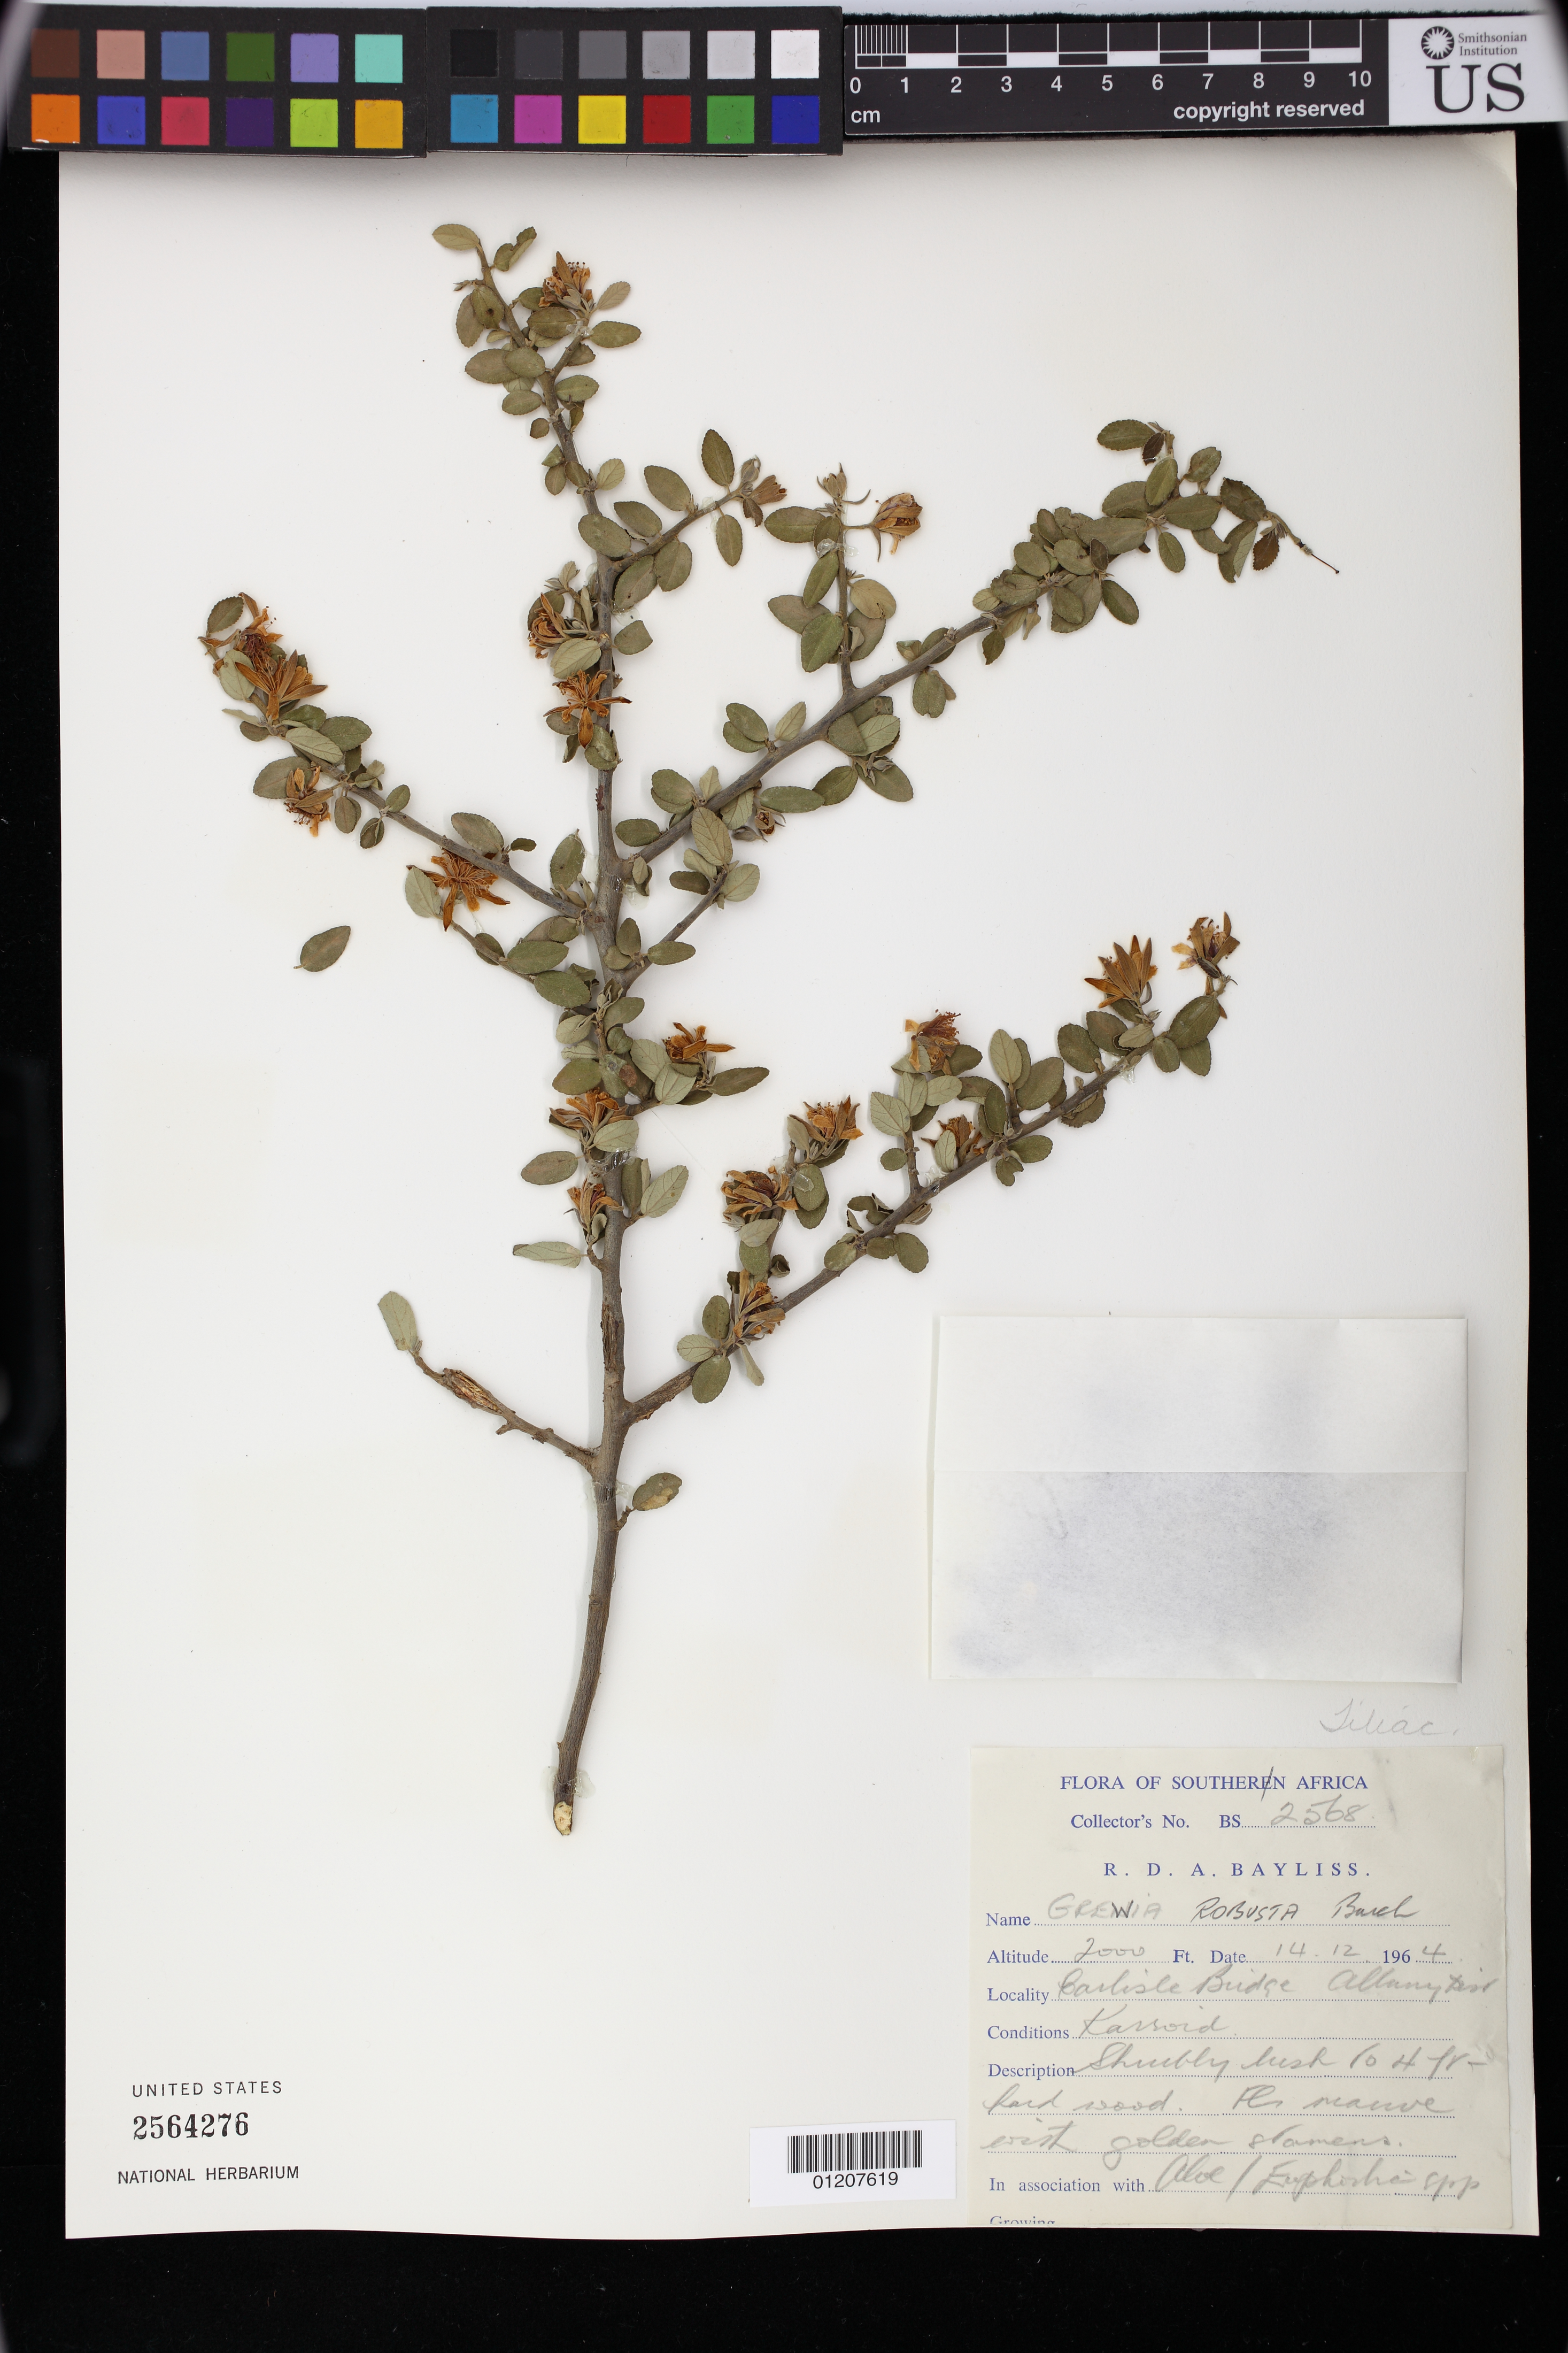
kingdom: Plantae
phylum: Tracheophyta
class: Magnoliopsida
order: Malvales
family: Malvaceae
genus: Grewia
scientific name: Grewia robusta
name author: Burch.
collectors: R. D. Bayliss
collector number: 2568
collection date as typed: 14 Dec 1964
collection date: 1964-12-14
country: South Africa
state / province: Eastern Cape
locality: Carlisle Bridge, Albany Dist.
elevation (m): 610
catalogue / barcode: US 2564276